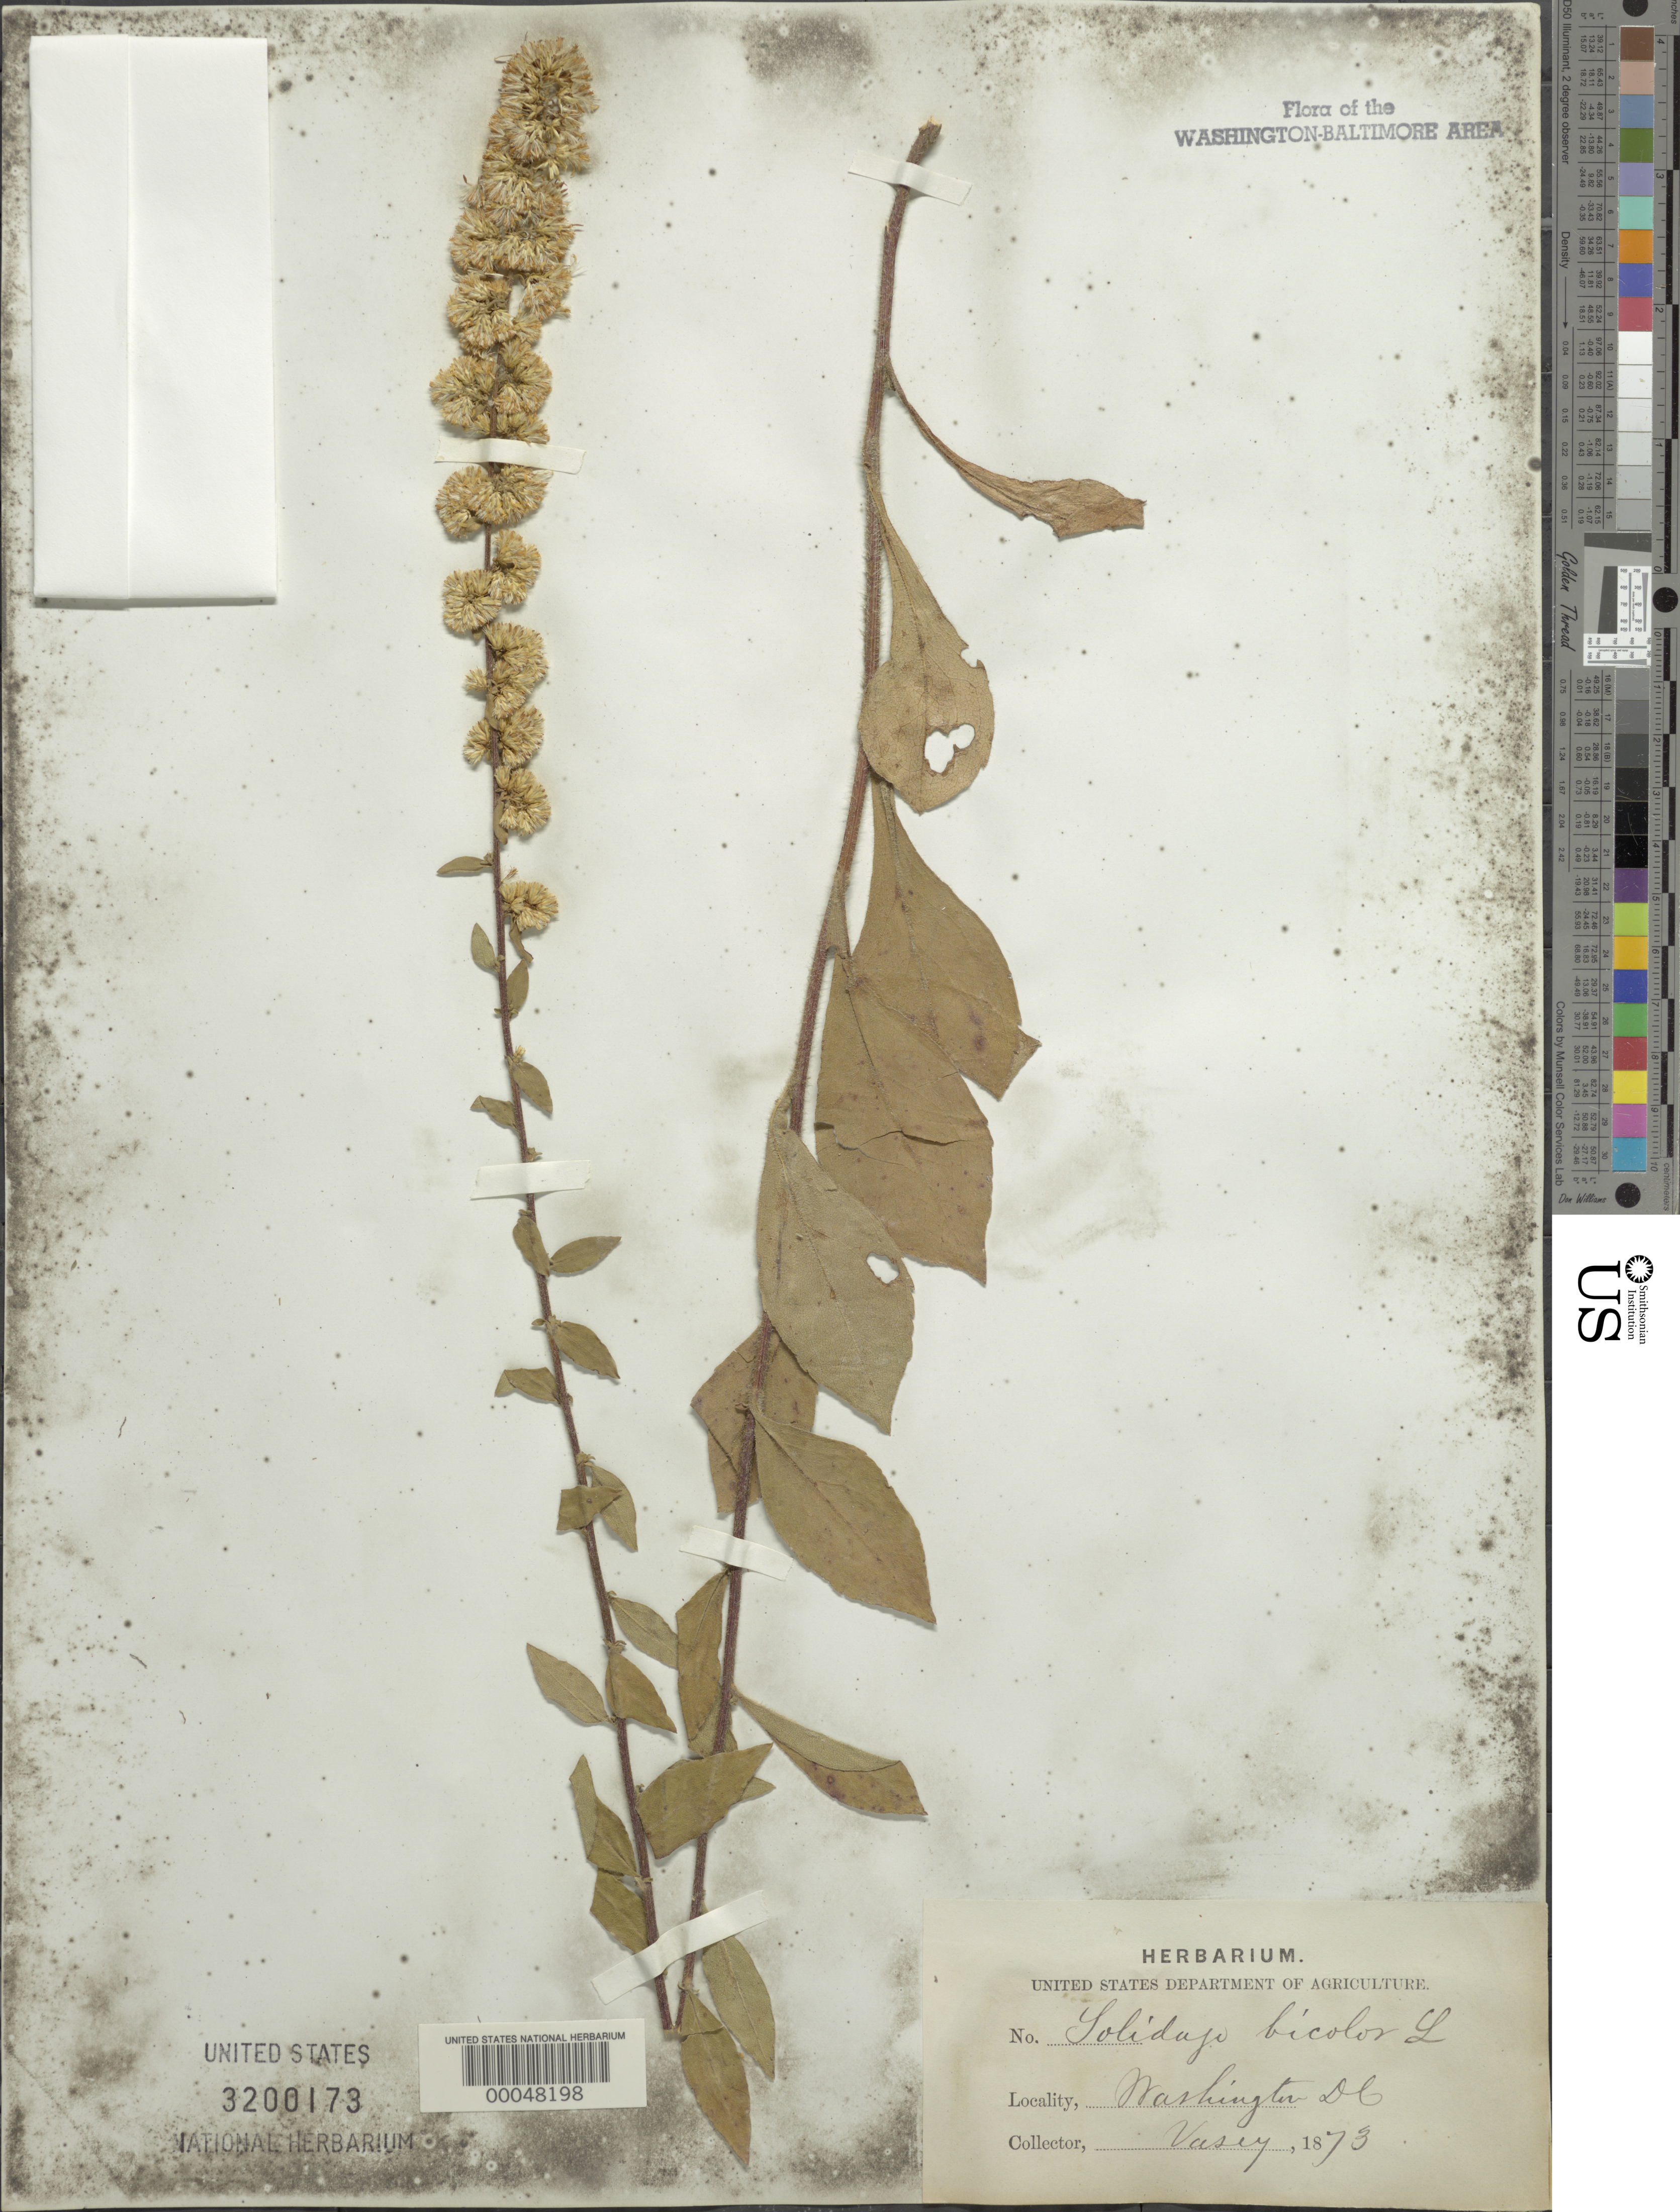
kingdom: Plantae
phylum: Tracheophyta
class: Magnoliopsida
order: Asterales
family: Asteraceae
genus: Solidago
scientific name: Solidago bicolor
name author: L.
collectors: G. R. Vasey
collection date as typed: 1873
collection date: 1873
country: United States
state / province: District of Columbia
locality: Washington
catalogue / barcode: US 3200173